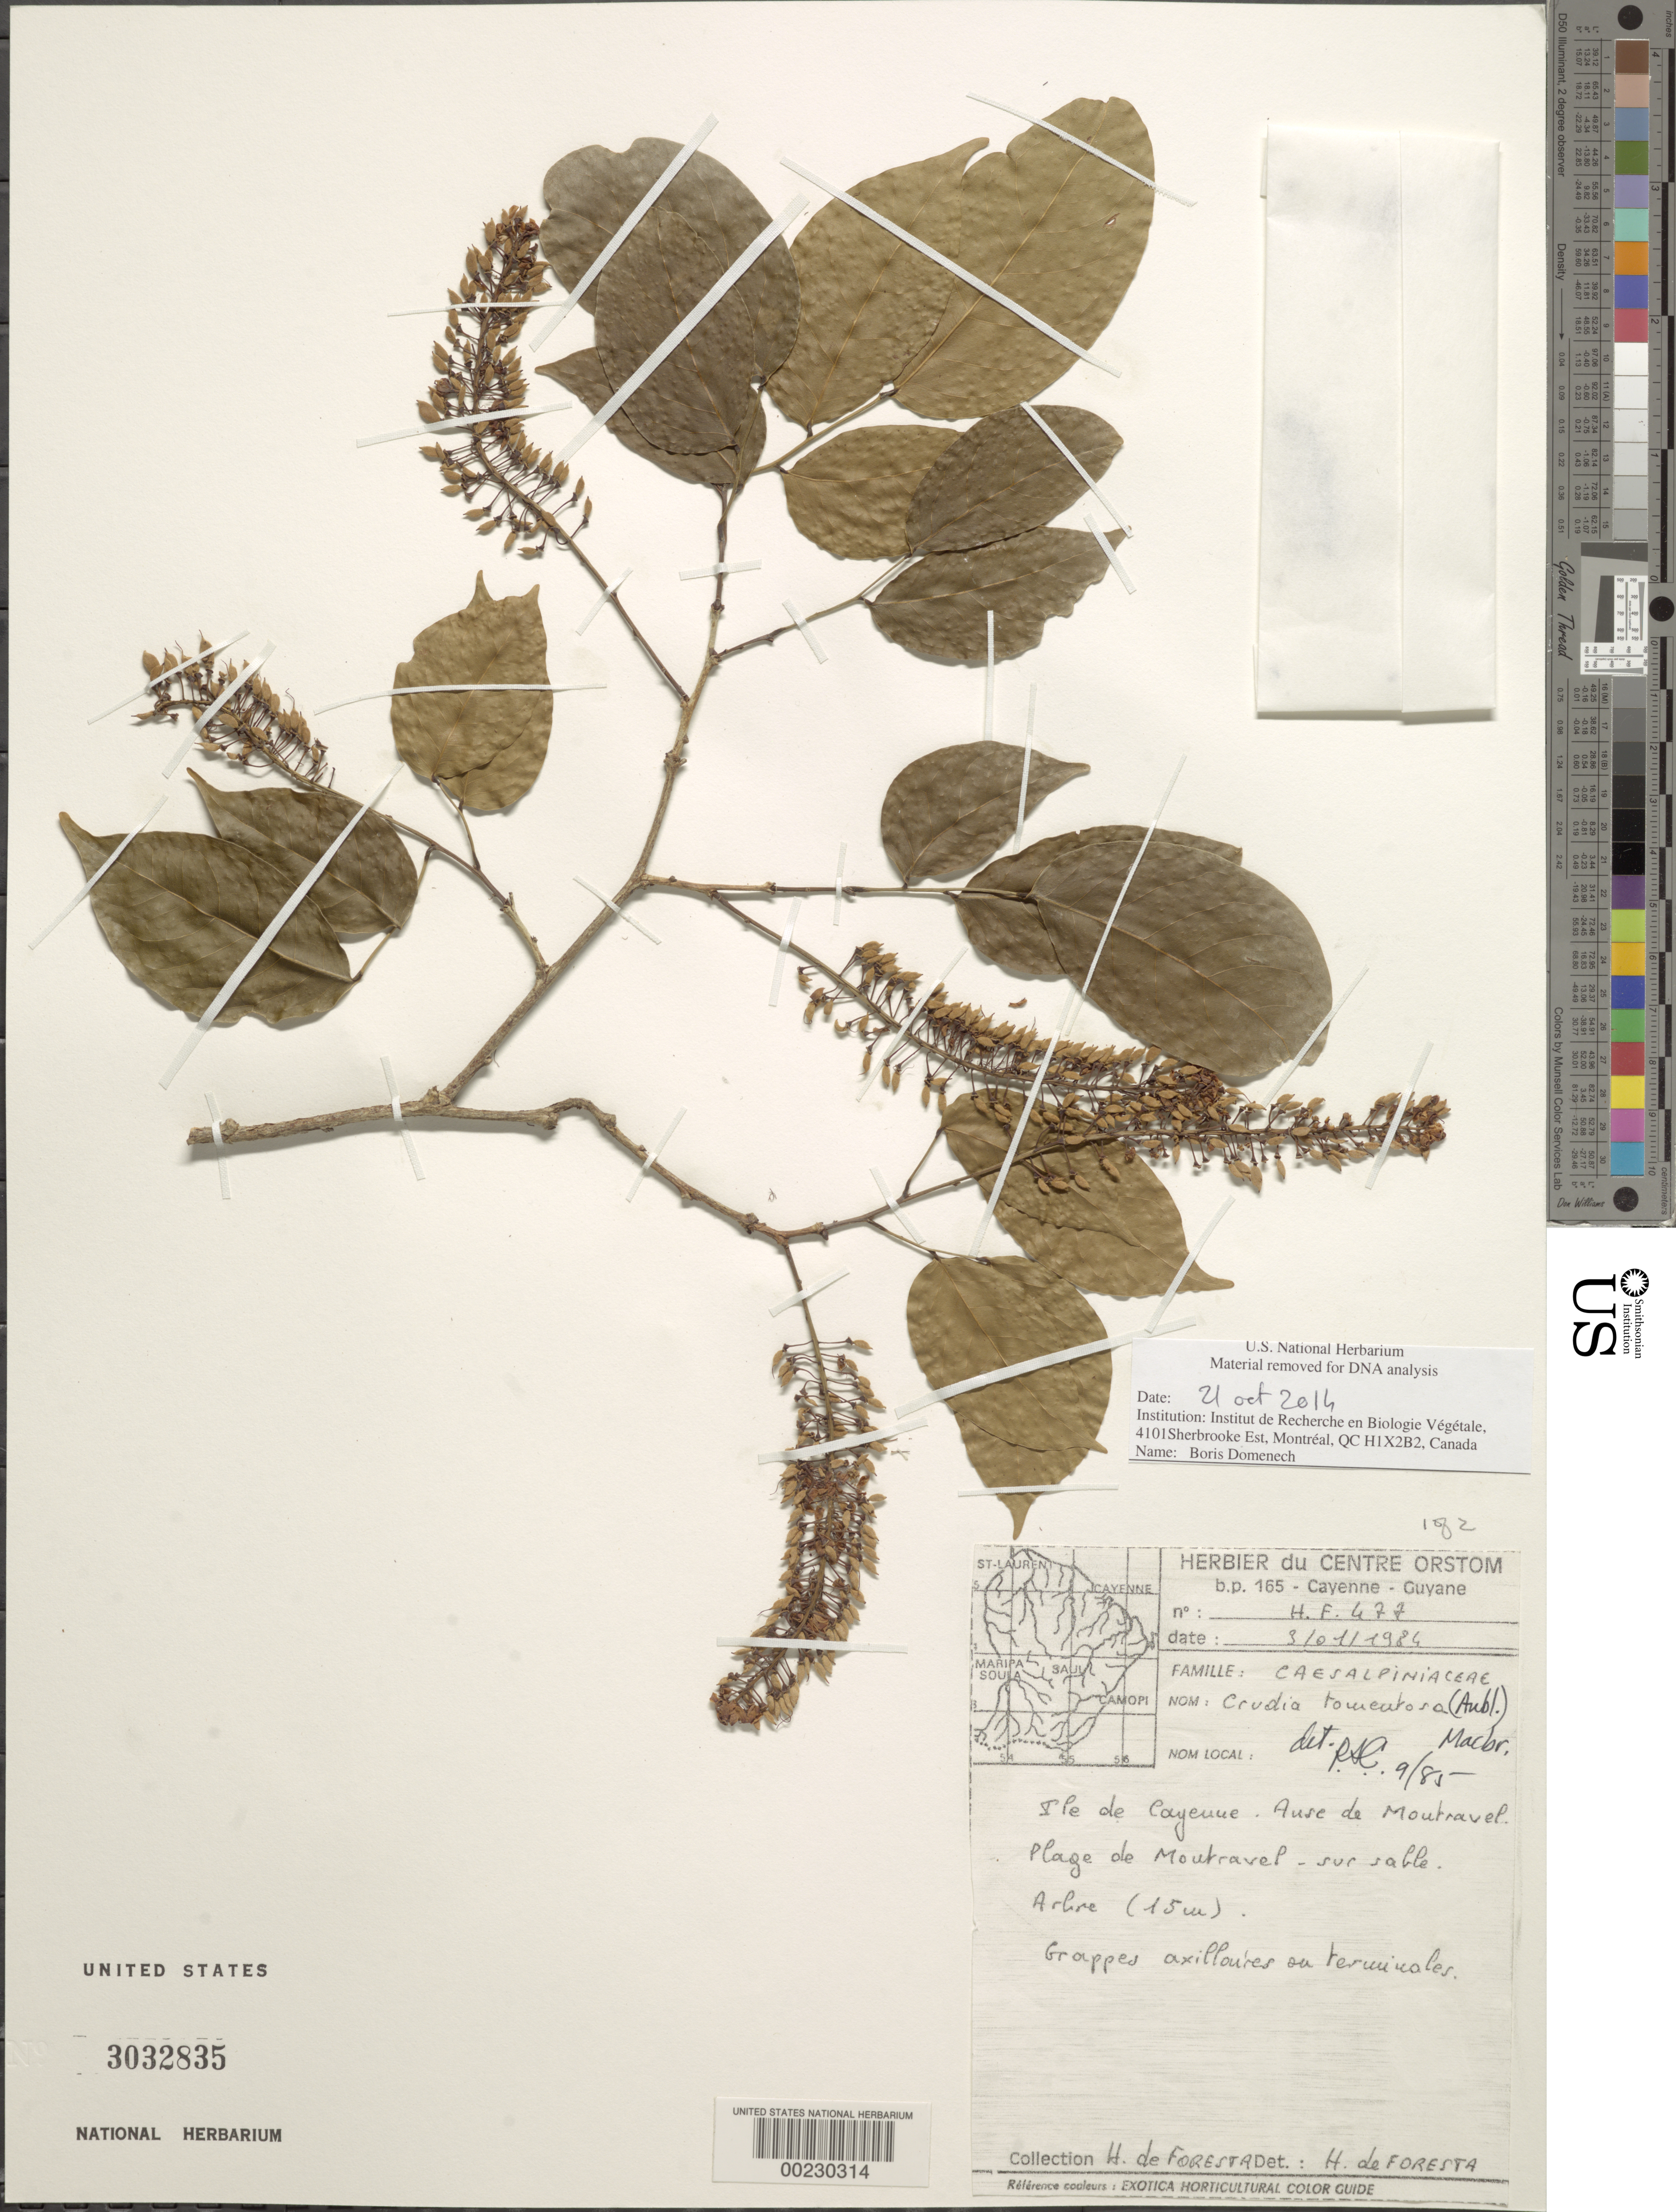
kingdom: Plantae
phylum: Tracheophyta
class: Magnoliopsida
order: Fabales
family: Fabaceae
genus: Crudia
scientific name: Crudia tomentosa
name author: (Aubl.) J.F. Macbr.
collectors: H. de Foresta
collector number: Hf 477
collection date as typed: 03 Jan 1984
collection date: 1984-01-03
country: French Guiana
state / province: Cayenne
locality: Isle de cayenne; montravel creek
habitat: Edge of shore; sandy ground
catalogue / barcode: US 3032835